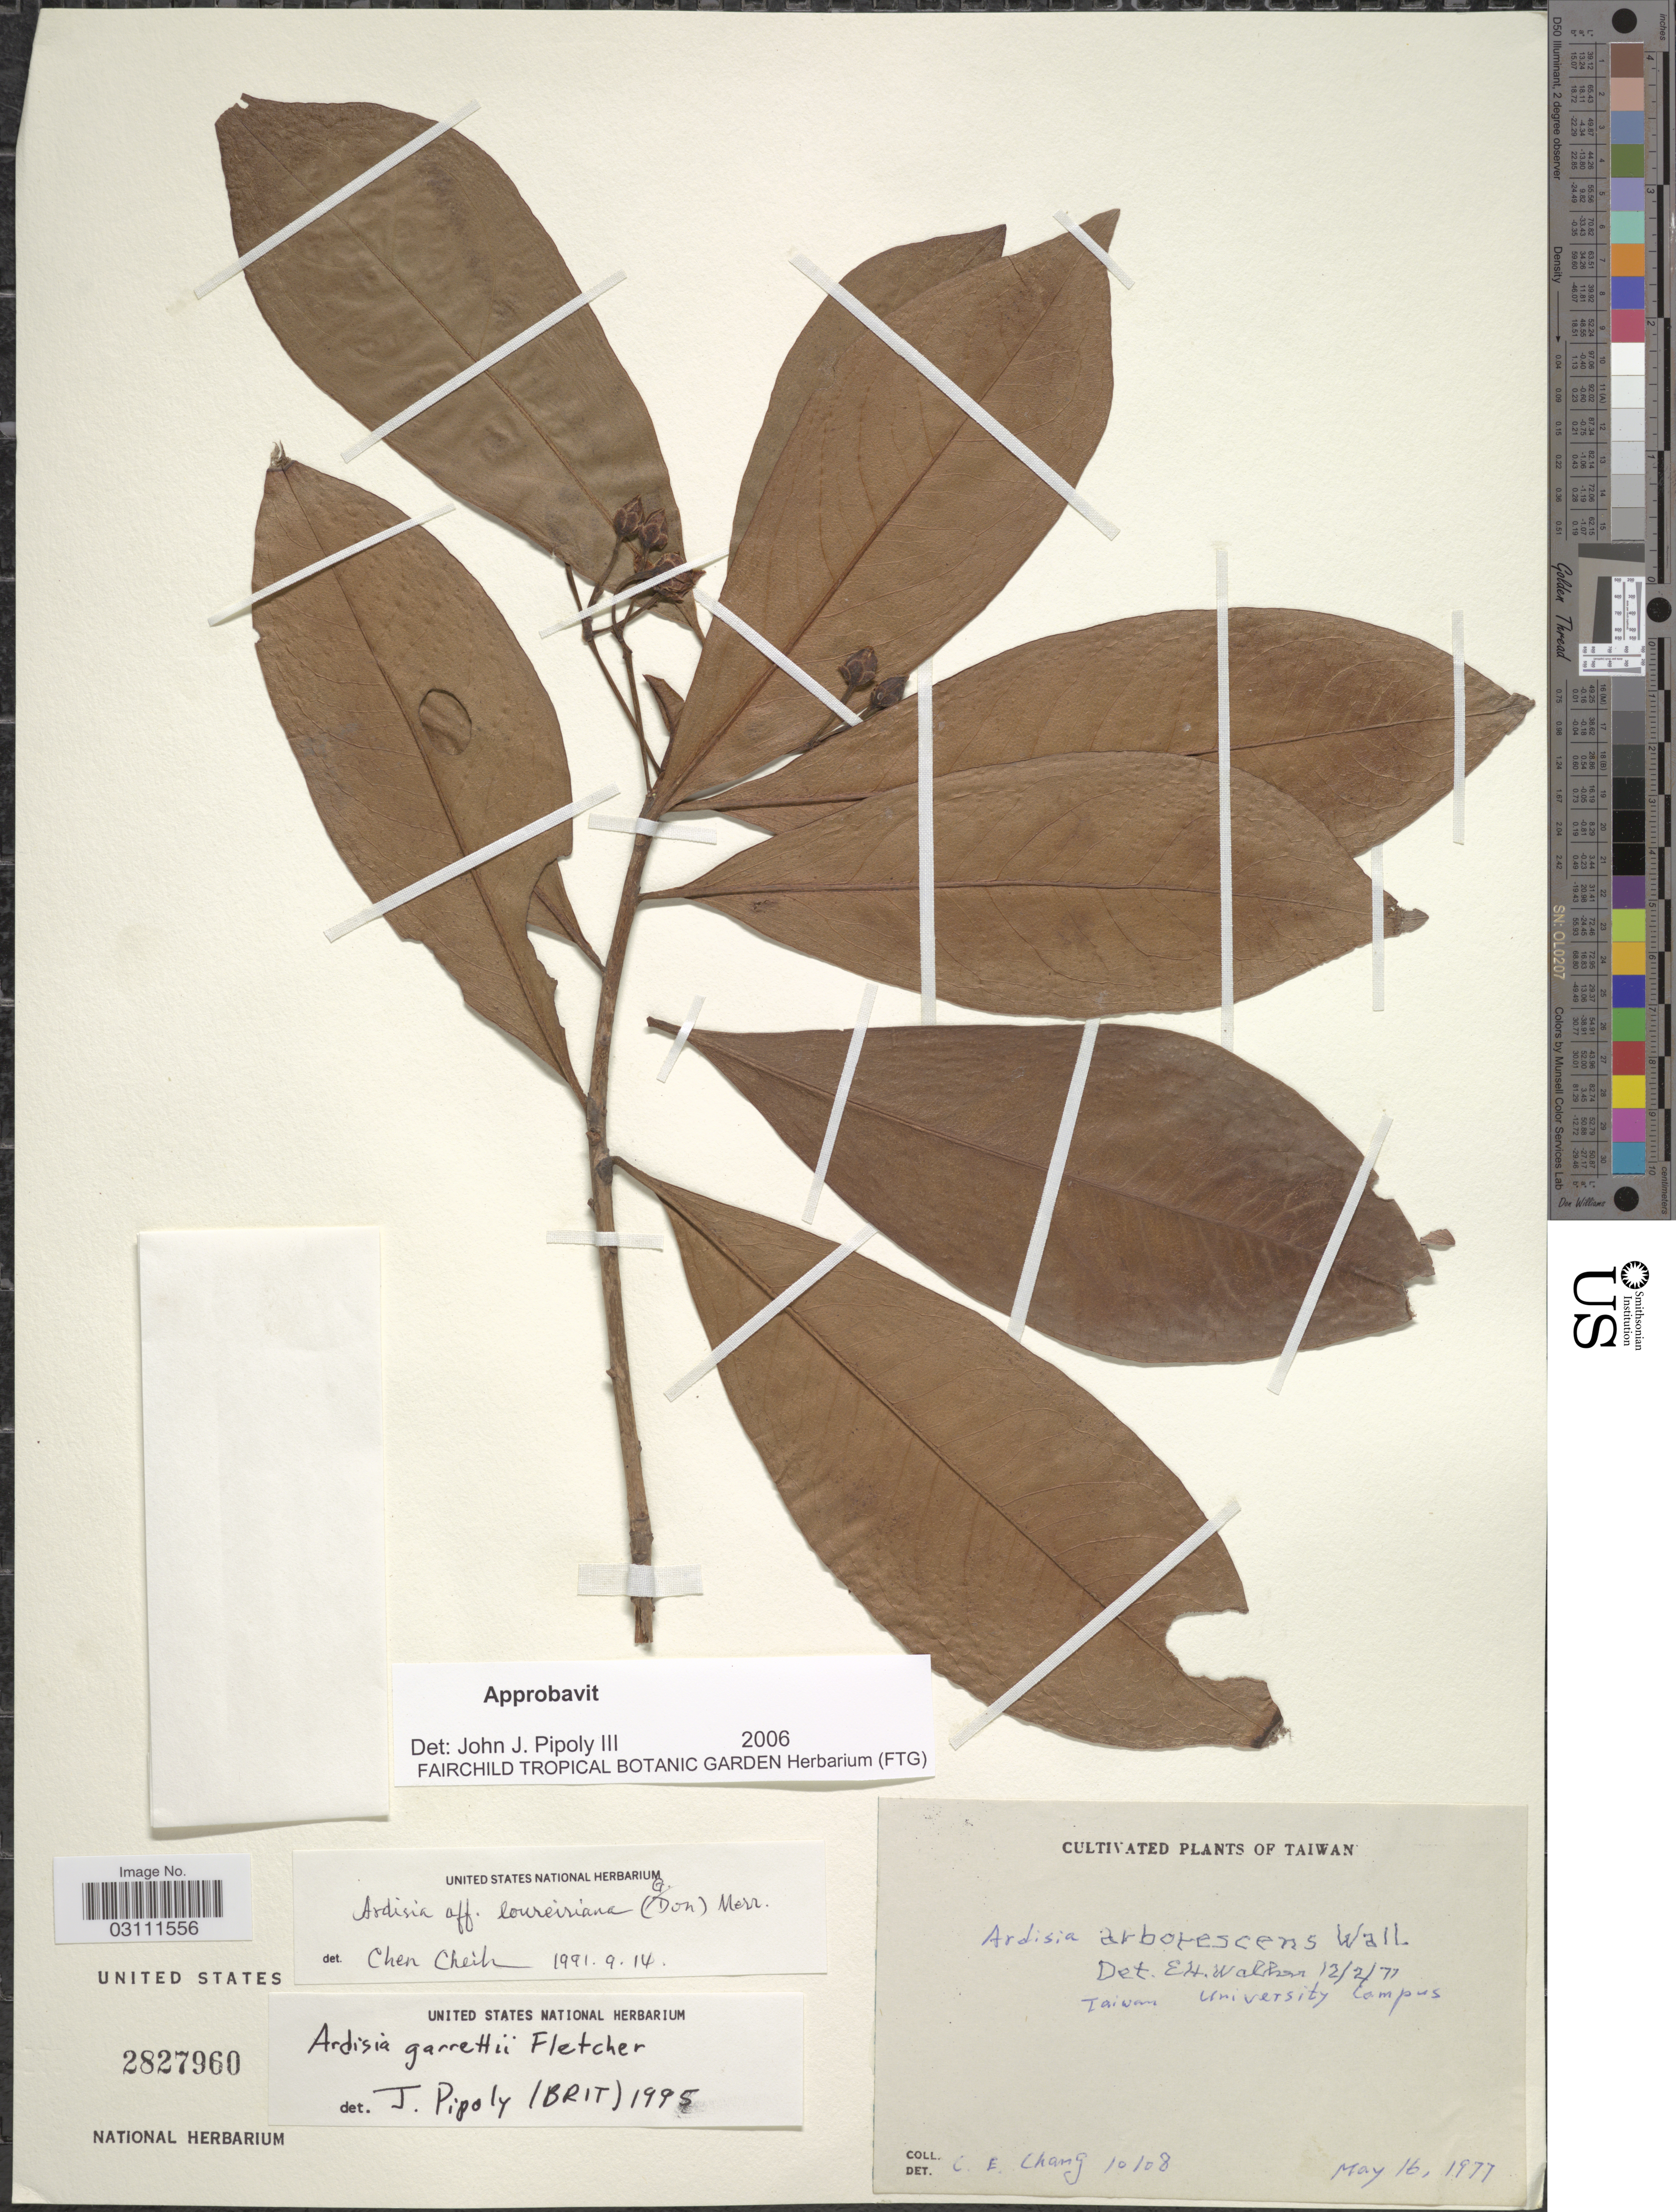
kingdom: Plantae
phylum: Tracheophyta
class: Magnoliopsida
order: Ericales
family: Primulaceae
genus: Ardisia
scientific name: Ardisia garrettii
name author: H.R. Fletcher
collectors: C. Chang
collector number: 10108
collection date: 1977-05-16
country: Taiwan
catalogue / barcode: US 2827960